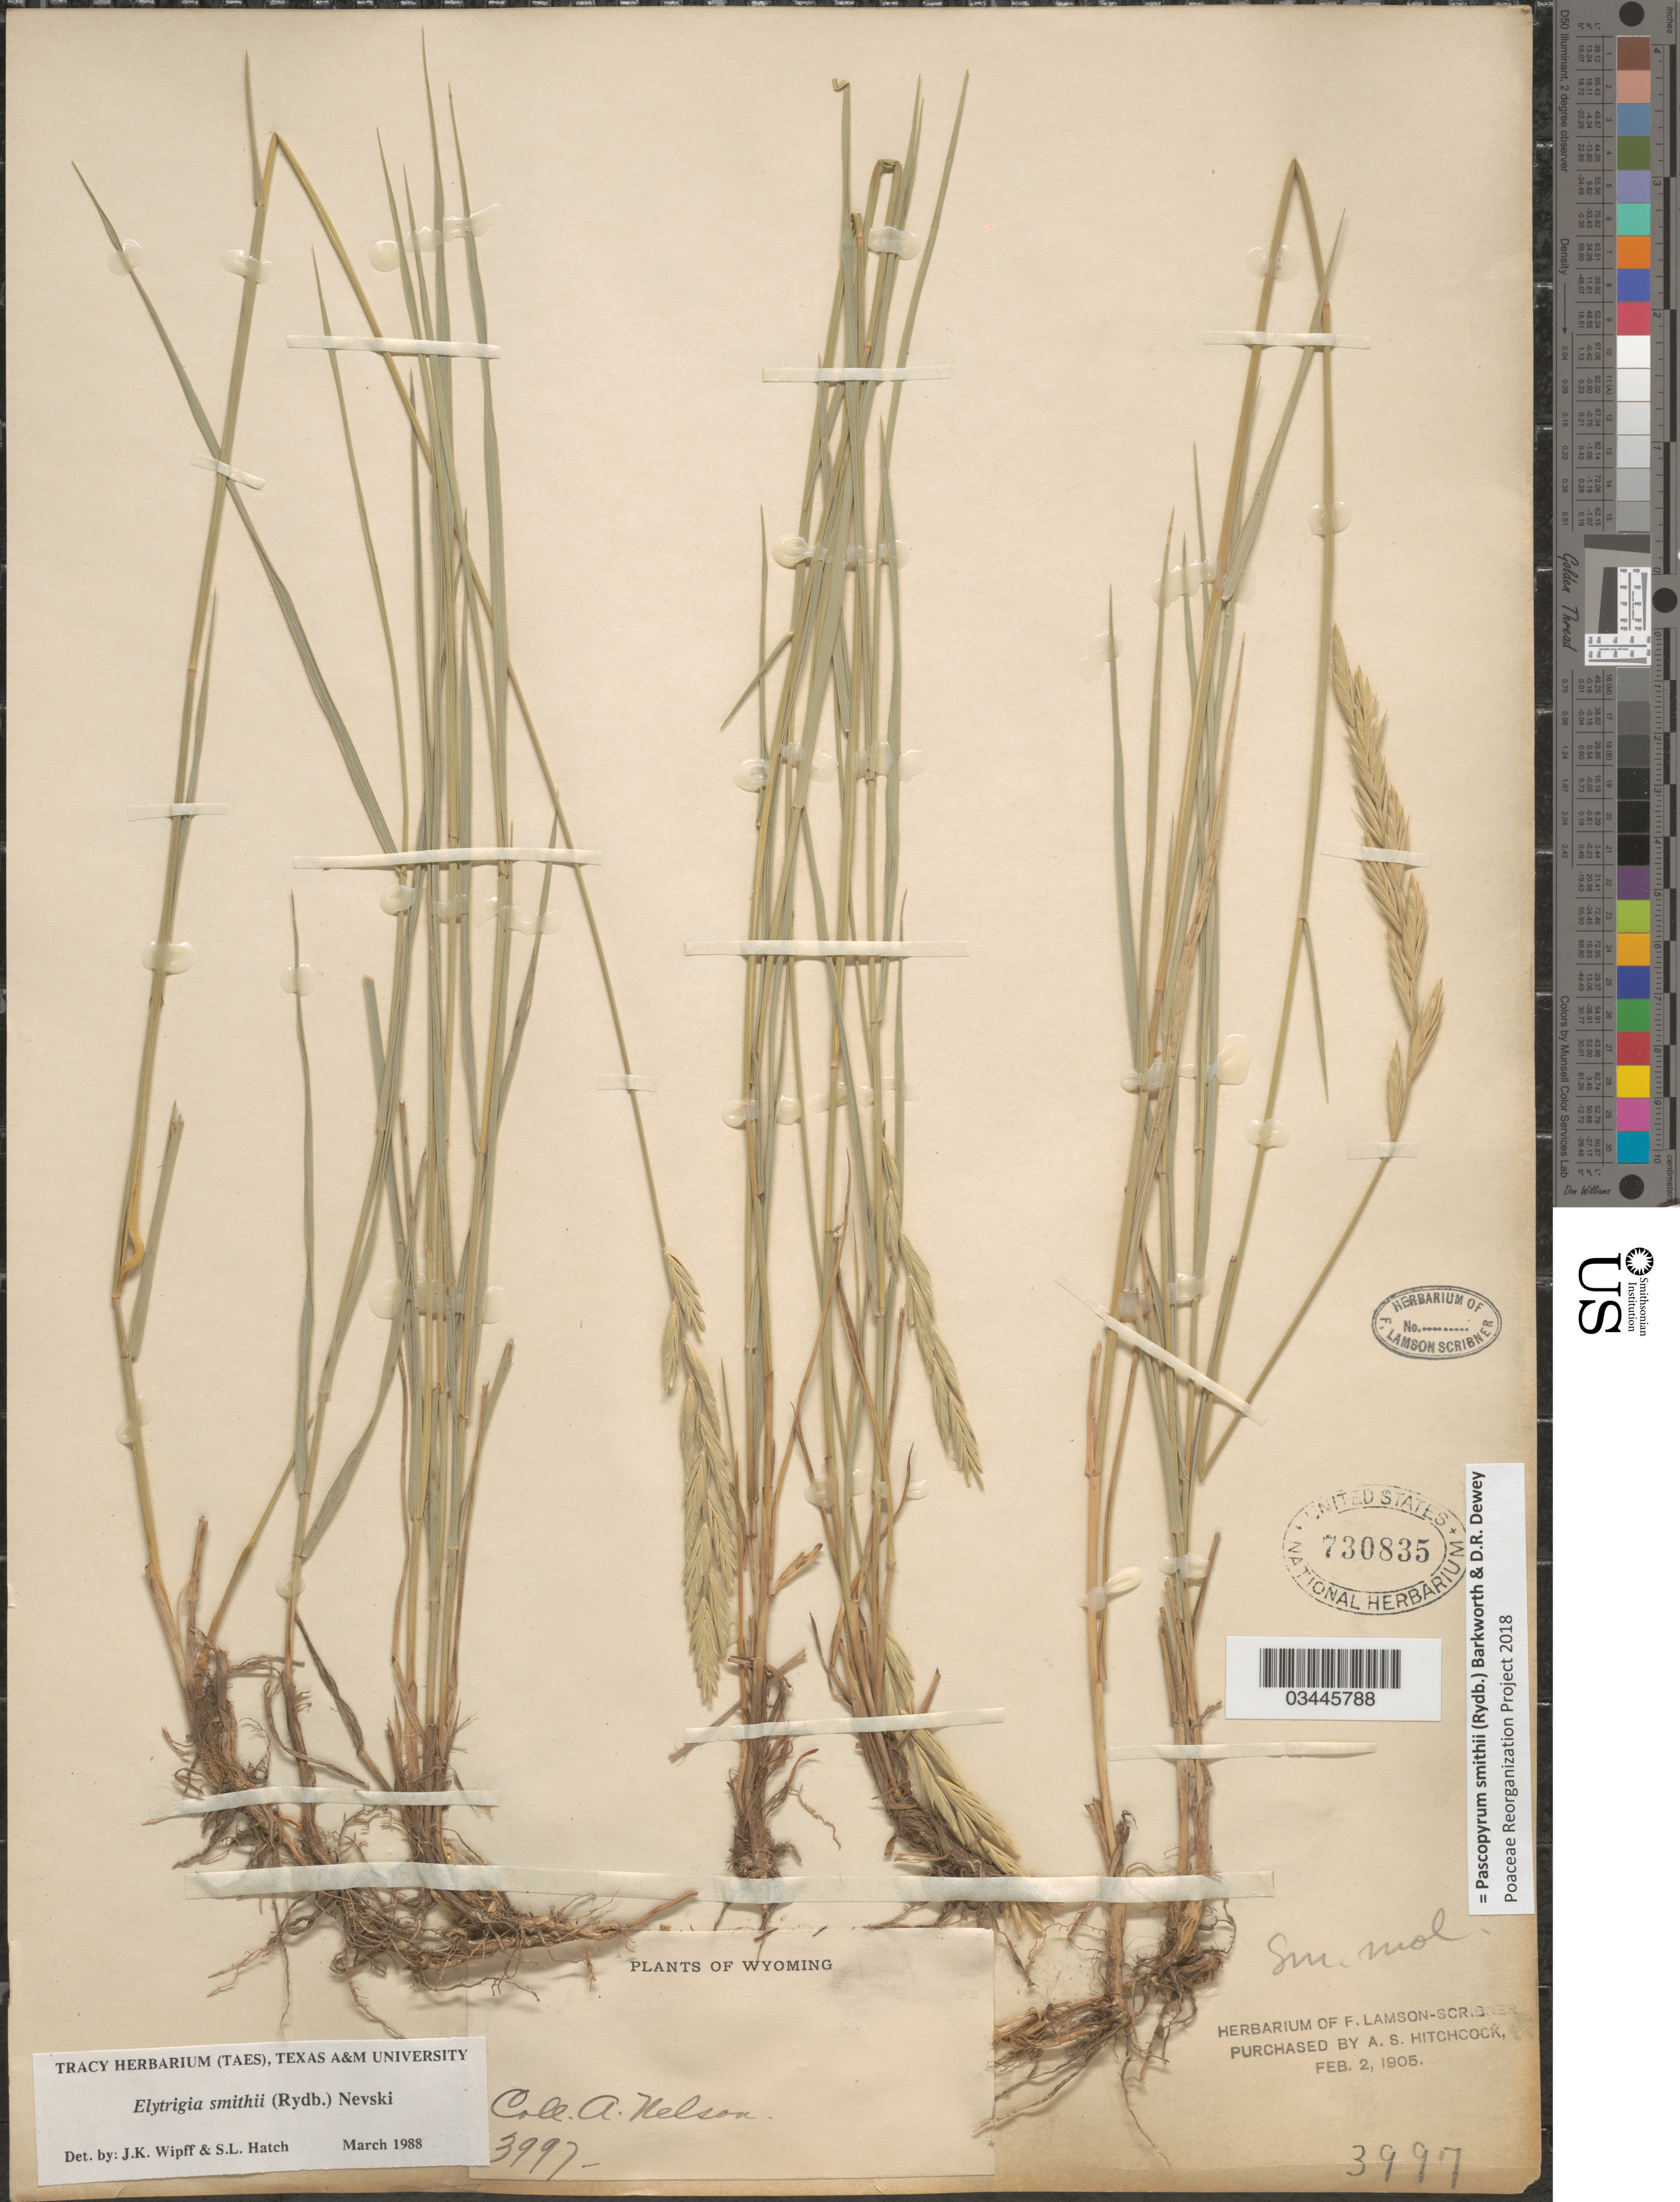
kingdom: Plantae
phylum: Tracheophyta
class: Liliopsida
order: Poales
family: Poaceae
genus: Pascopyrum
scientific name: Pascopyrum smithii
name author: (Rydb.) Barkworth & Dewey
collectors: A. Nelson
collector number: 3997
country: United States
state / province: Wyoming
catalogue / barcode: US 730835